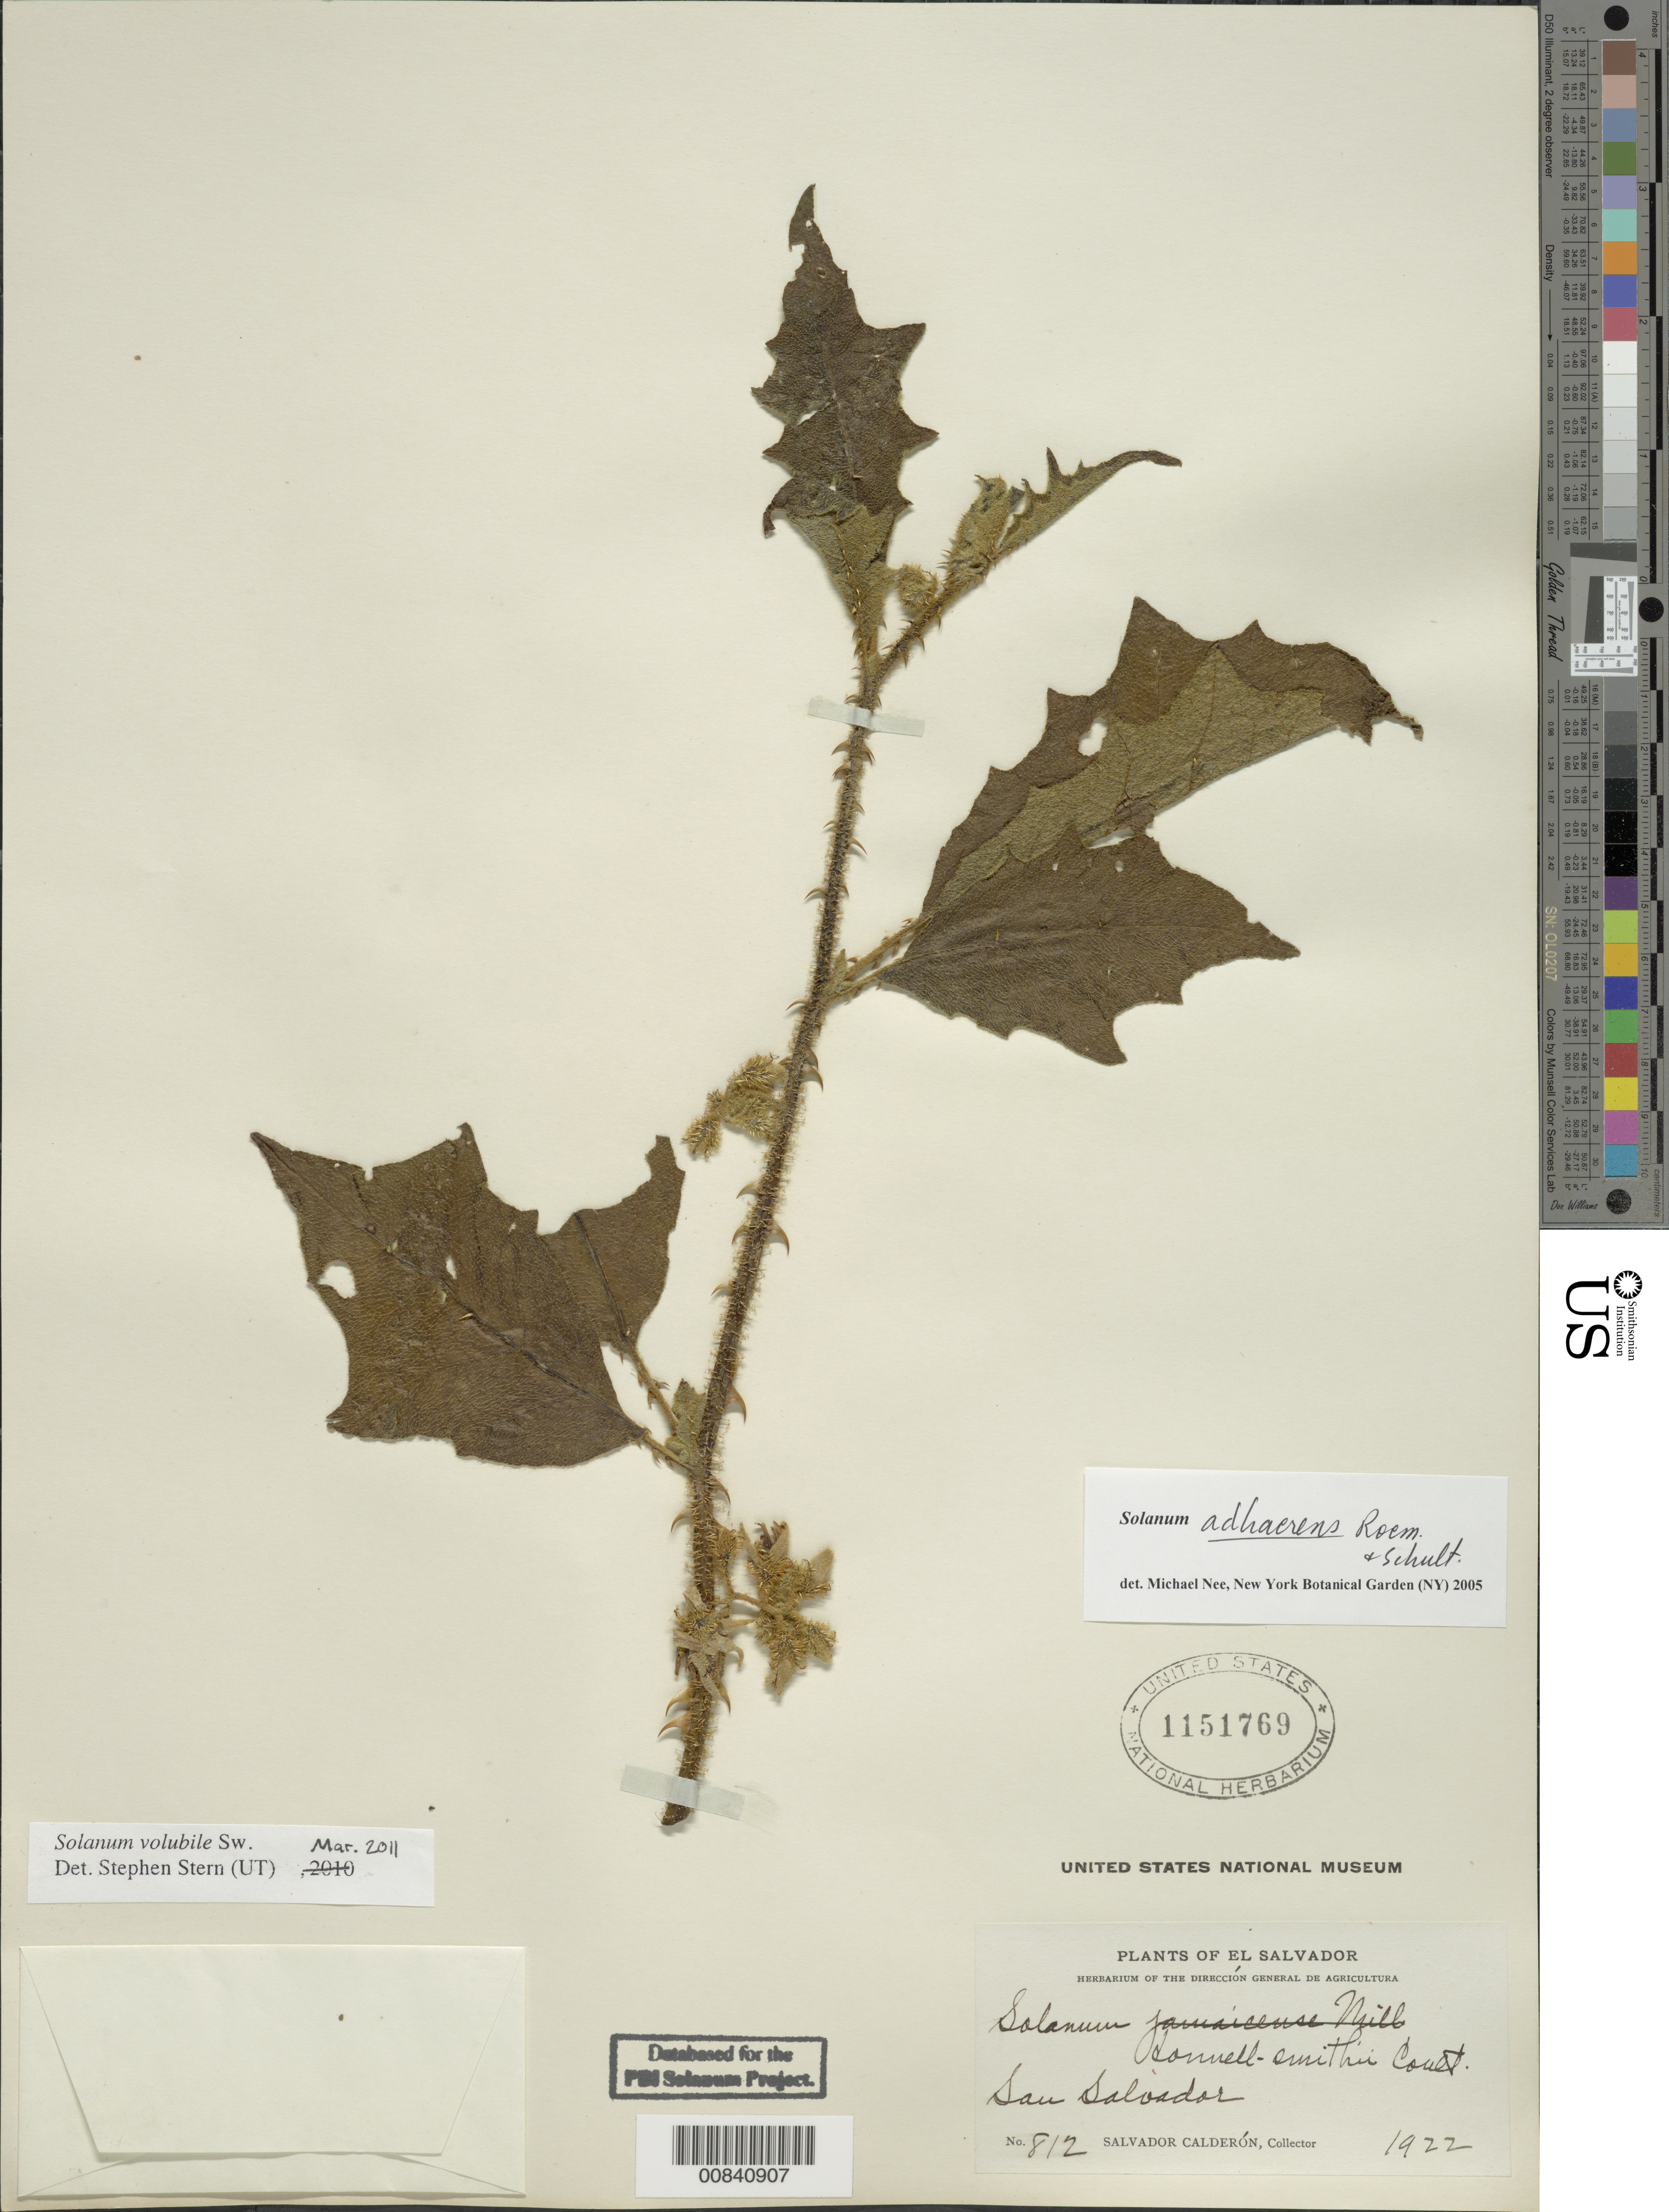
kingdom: Plantae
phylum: Tracheophyta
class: Magnoliopsida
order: Solanales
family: Solanaceae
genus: Solanum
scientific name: Solanum adhaerens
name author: Roem. & Schult.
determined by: Nee, Michael H.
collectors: S. Calderón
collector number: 812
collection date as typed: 1922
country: El Salvador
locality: San Salvador.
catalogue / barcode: US 1151769